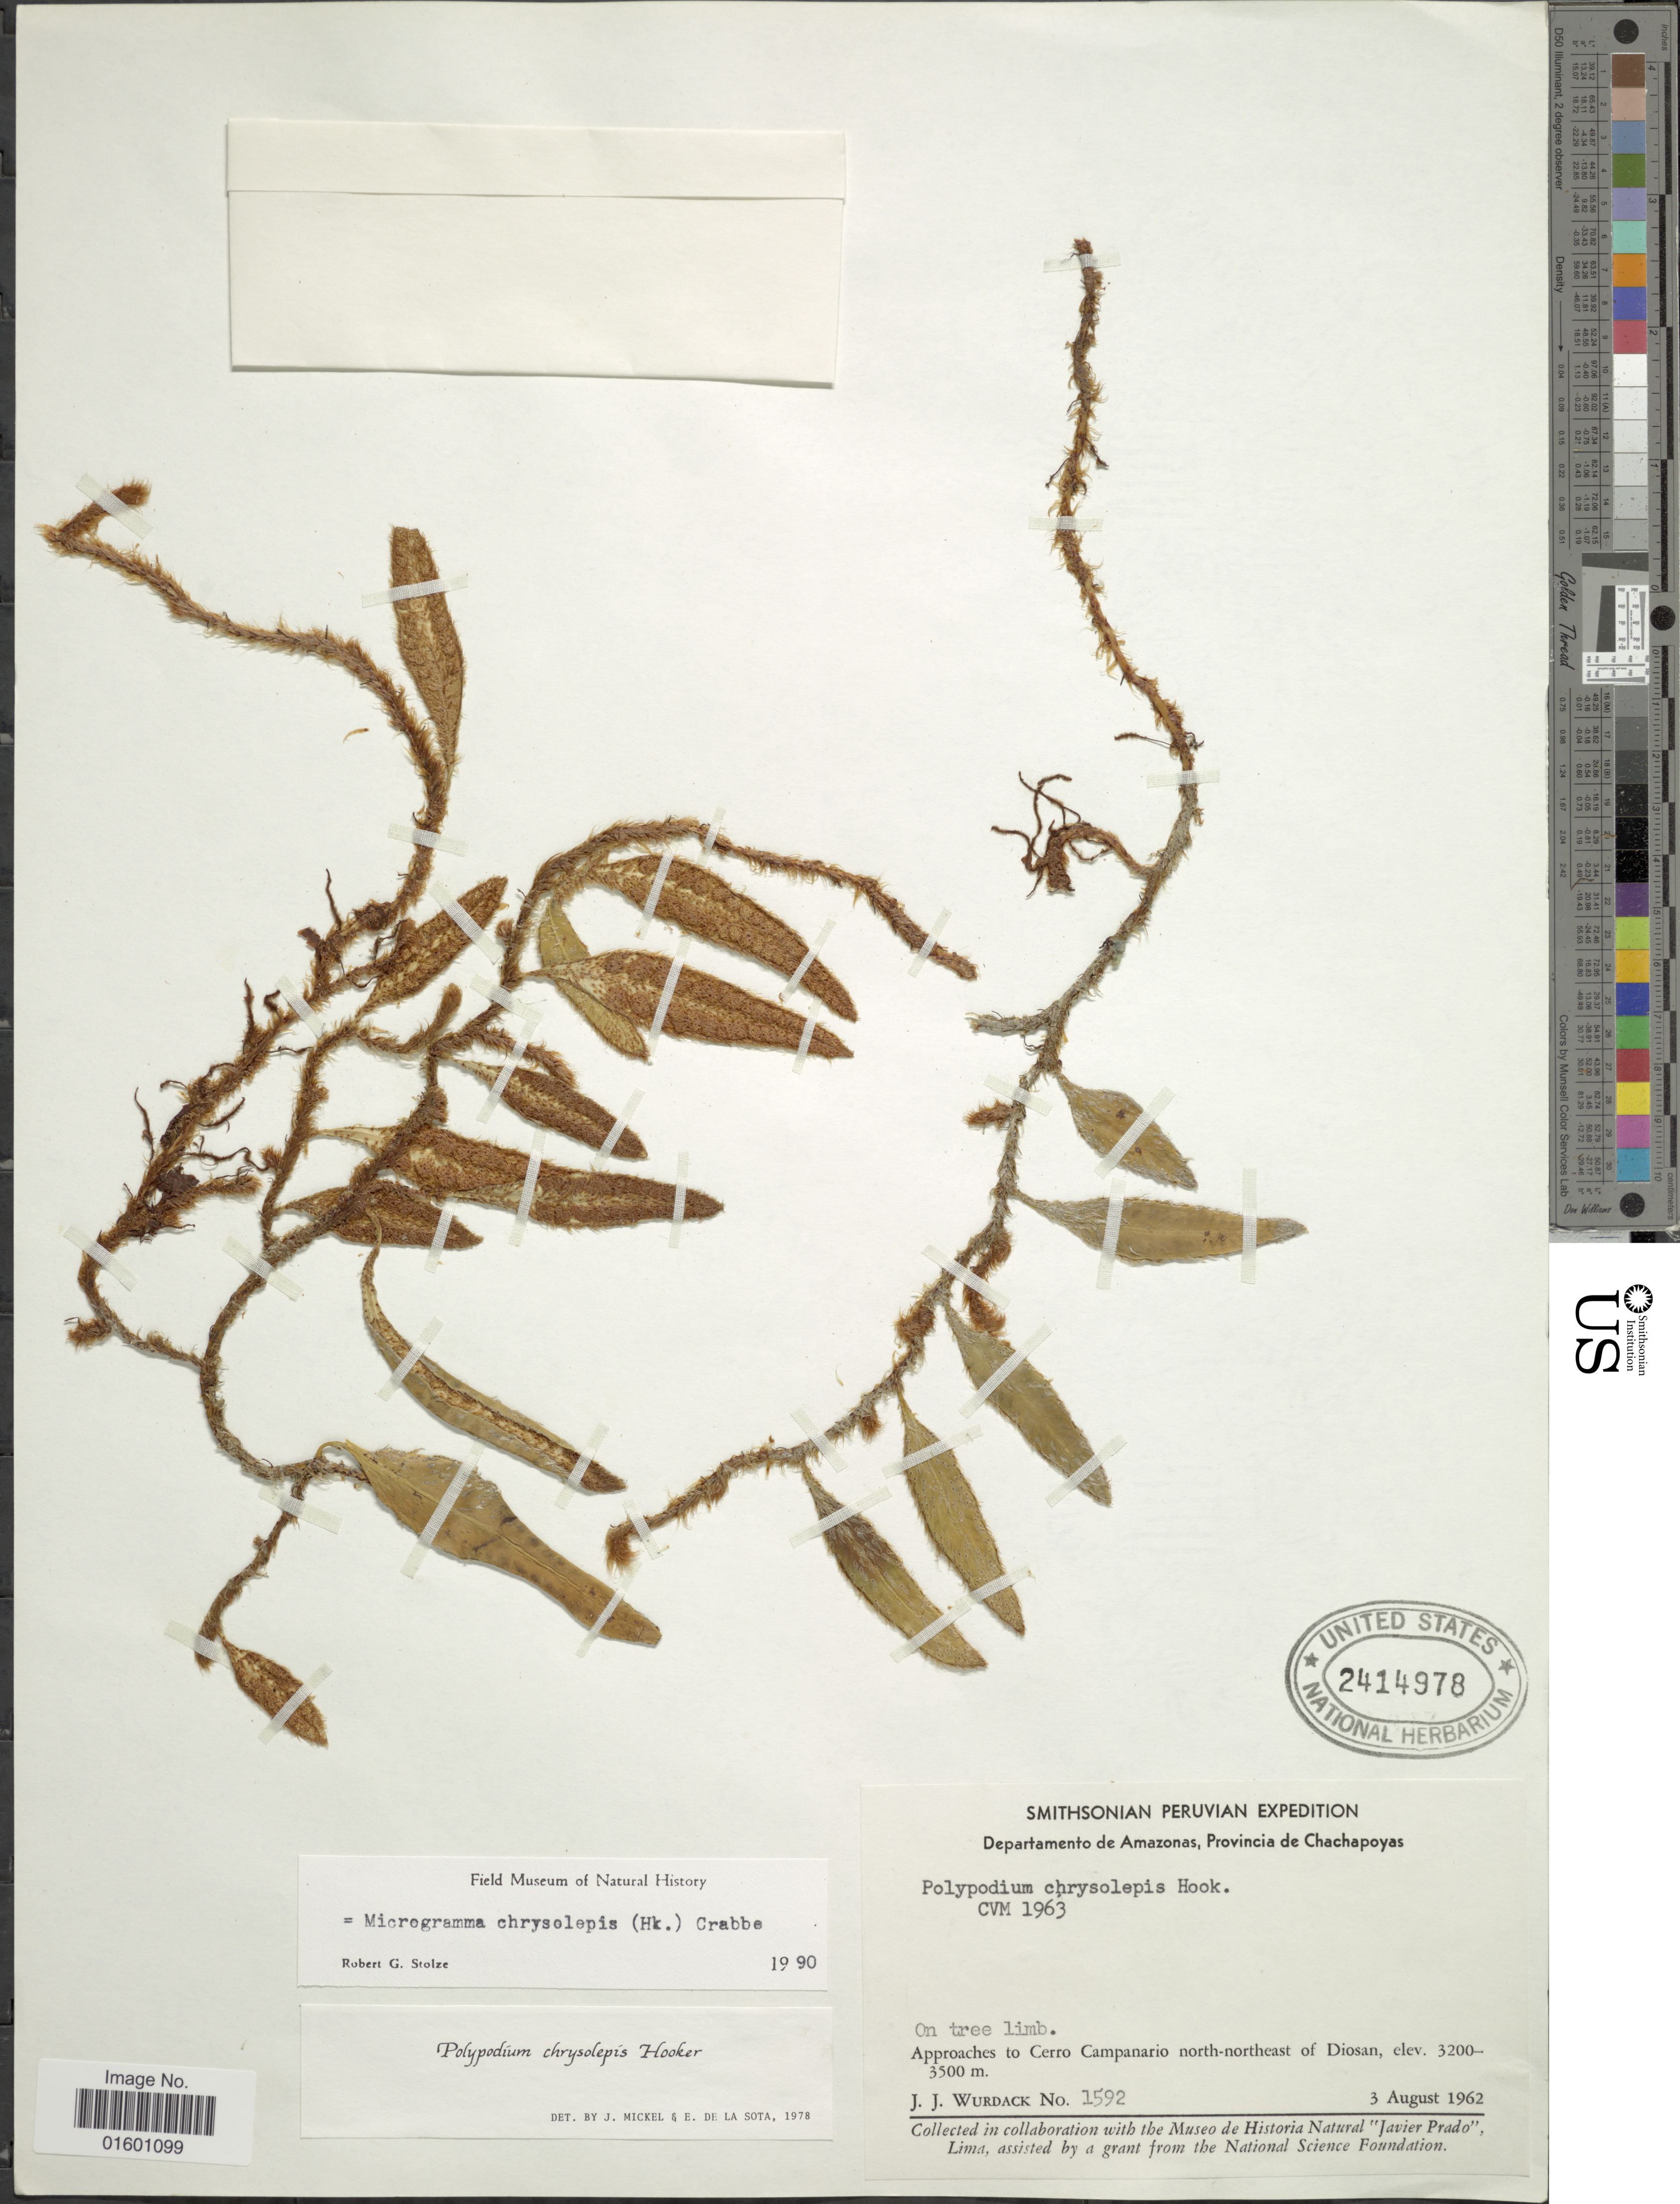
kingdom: Plantae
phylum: Tracheophyta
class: Polypodiopsida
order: Polypodiales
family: Polypodiaceae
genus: Microgramma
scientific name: Microgramma chrysolepis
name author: (Hook.) Crabbe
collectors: J. J. Wurdack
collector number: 1592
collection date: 1962-08-03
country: Peru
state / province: Amazonas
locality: Provincia de Chachapoyas, Approaches to Cerro Campanario north northeast of Diosan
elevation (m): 3200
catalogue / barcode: US 2414978